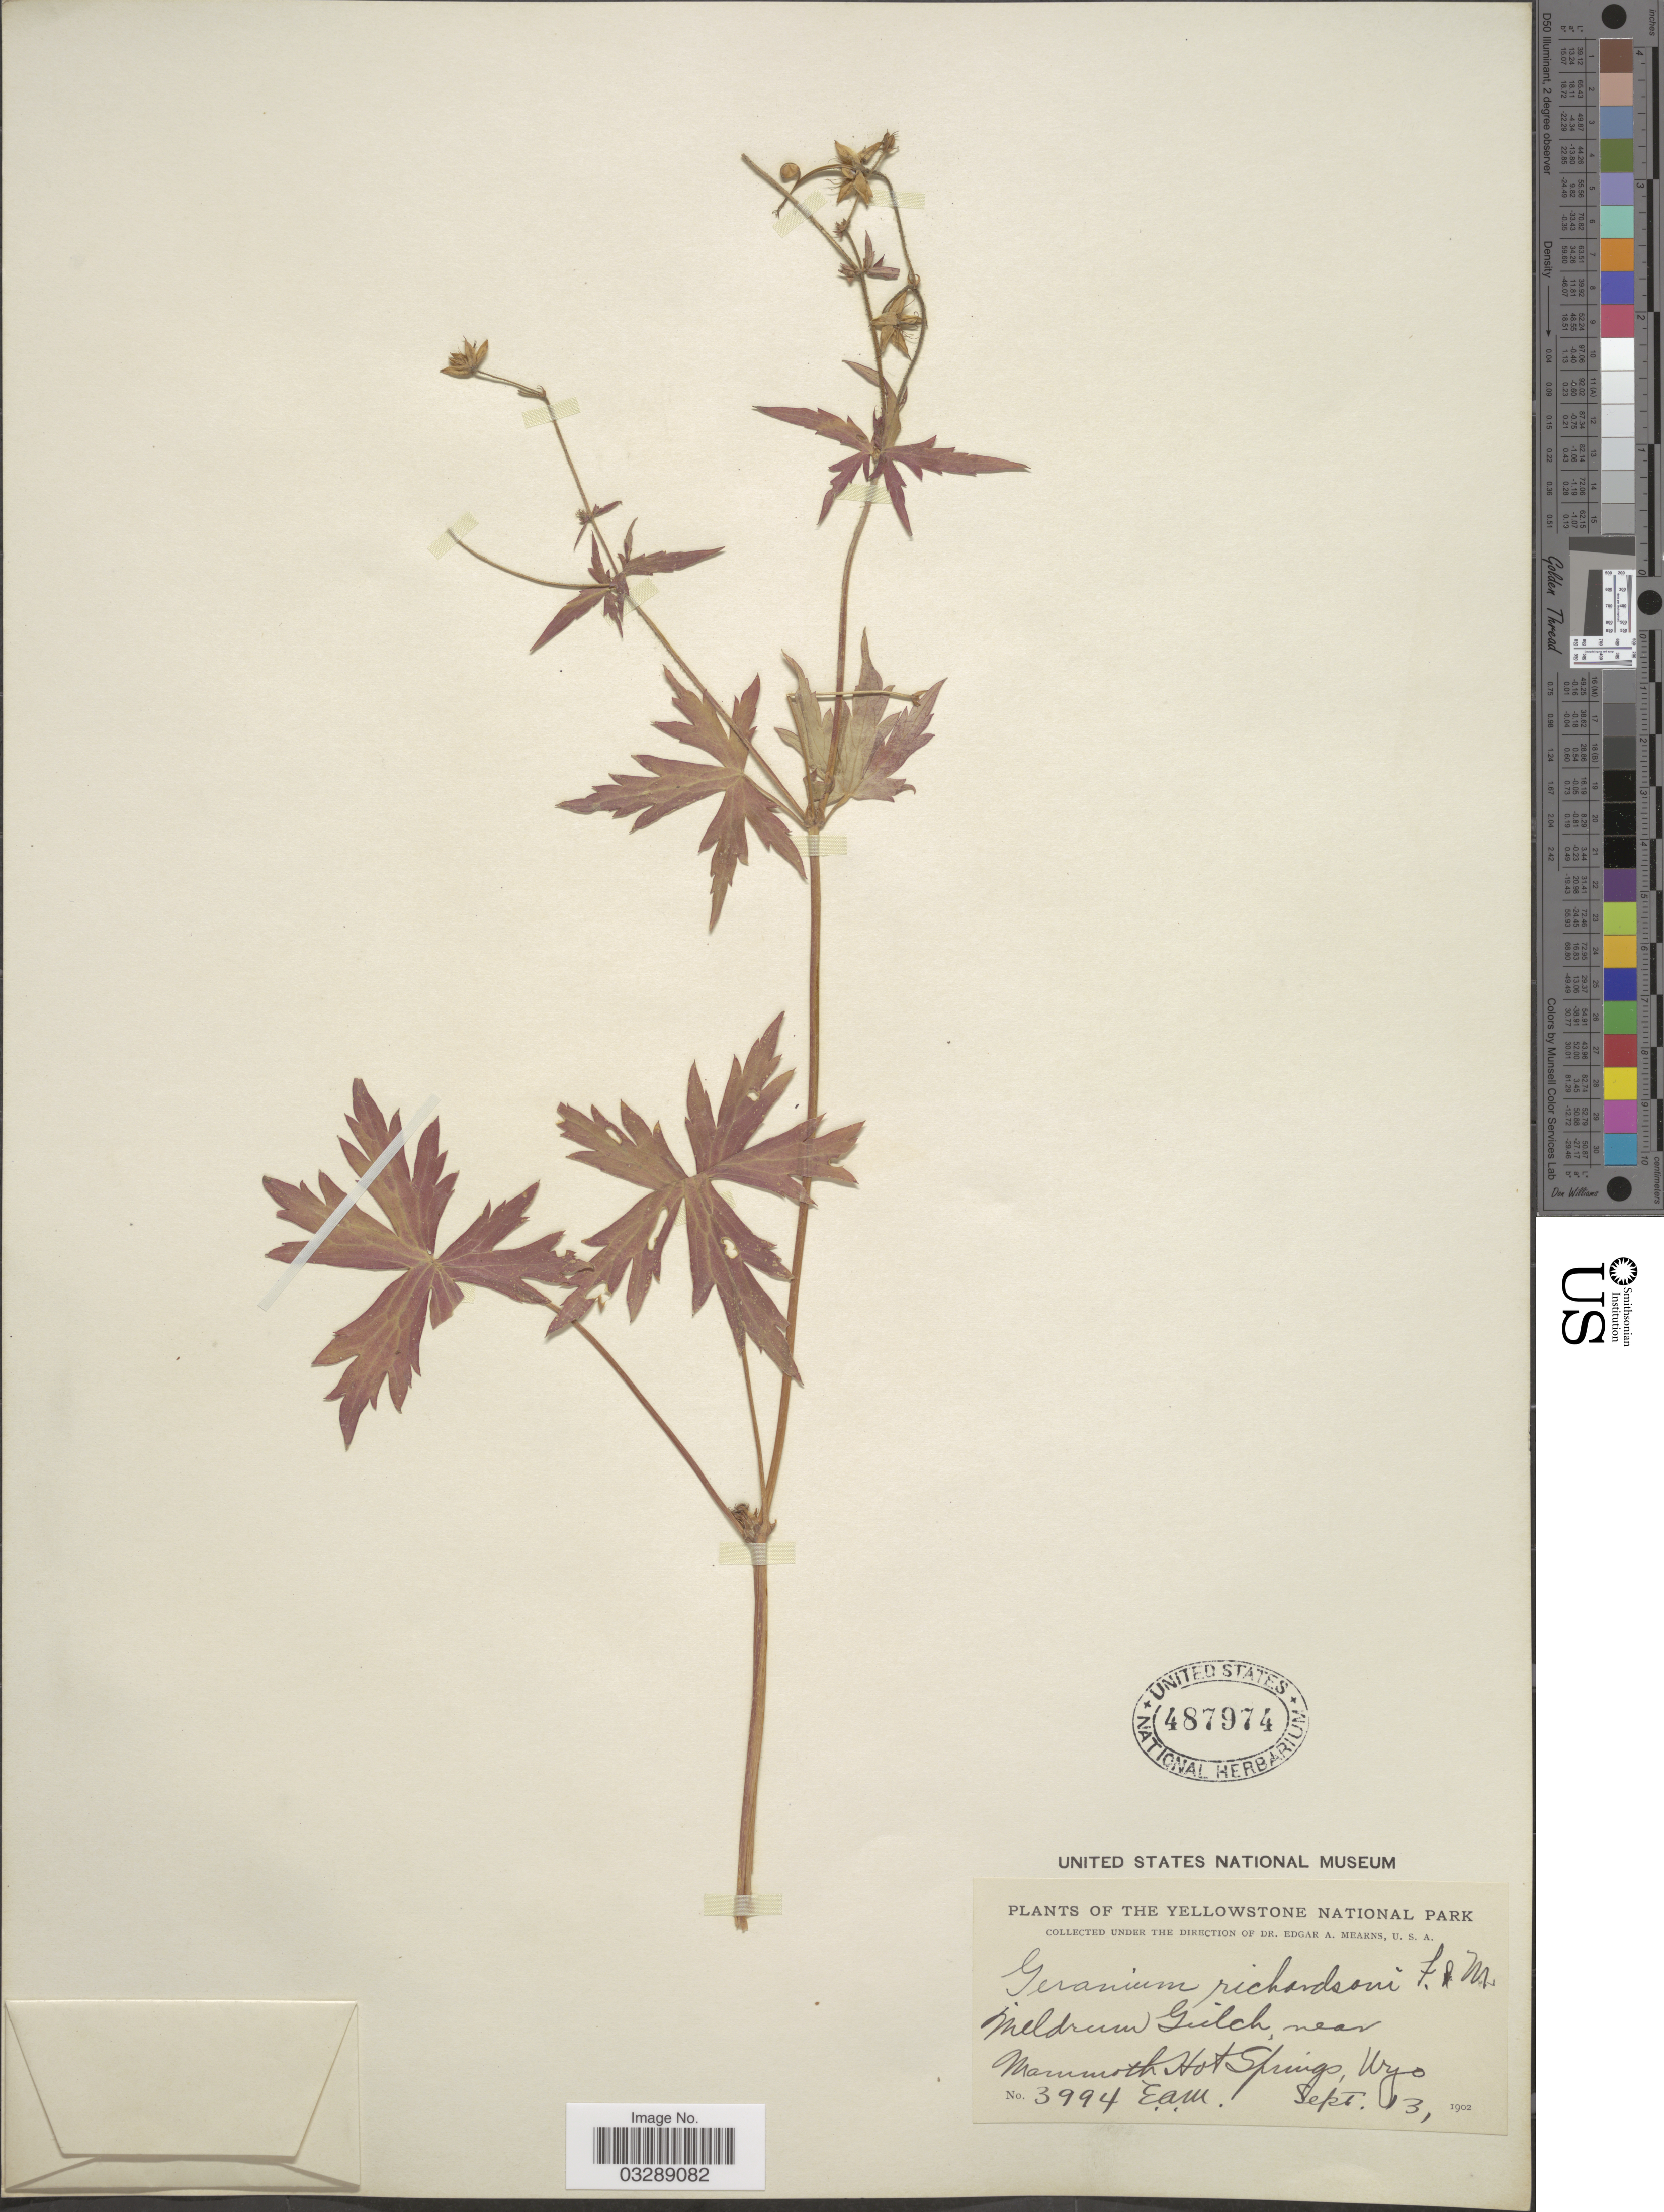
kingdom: Plantae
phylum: Tracheophyta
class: Magnoliopsida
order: Geraniales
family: Geraniaceae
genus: Geranium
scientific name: Geranium richardsonii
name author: Fisch. & Trautv.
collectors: E. A. Mearns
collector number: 3994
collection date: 1902-09-13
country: United States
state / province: Wyoming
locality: The Yellowstone National Park. Meldrum Gulch, near Mammoth Hot Springs, Wyo.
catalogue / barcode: US 487974